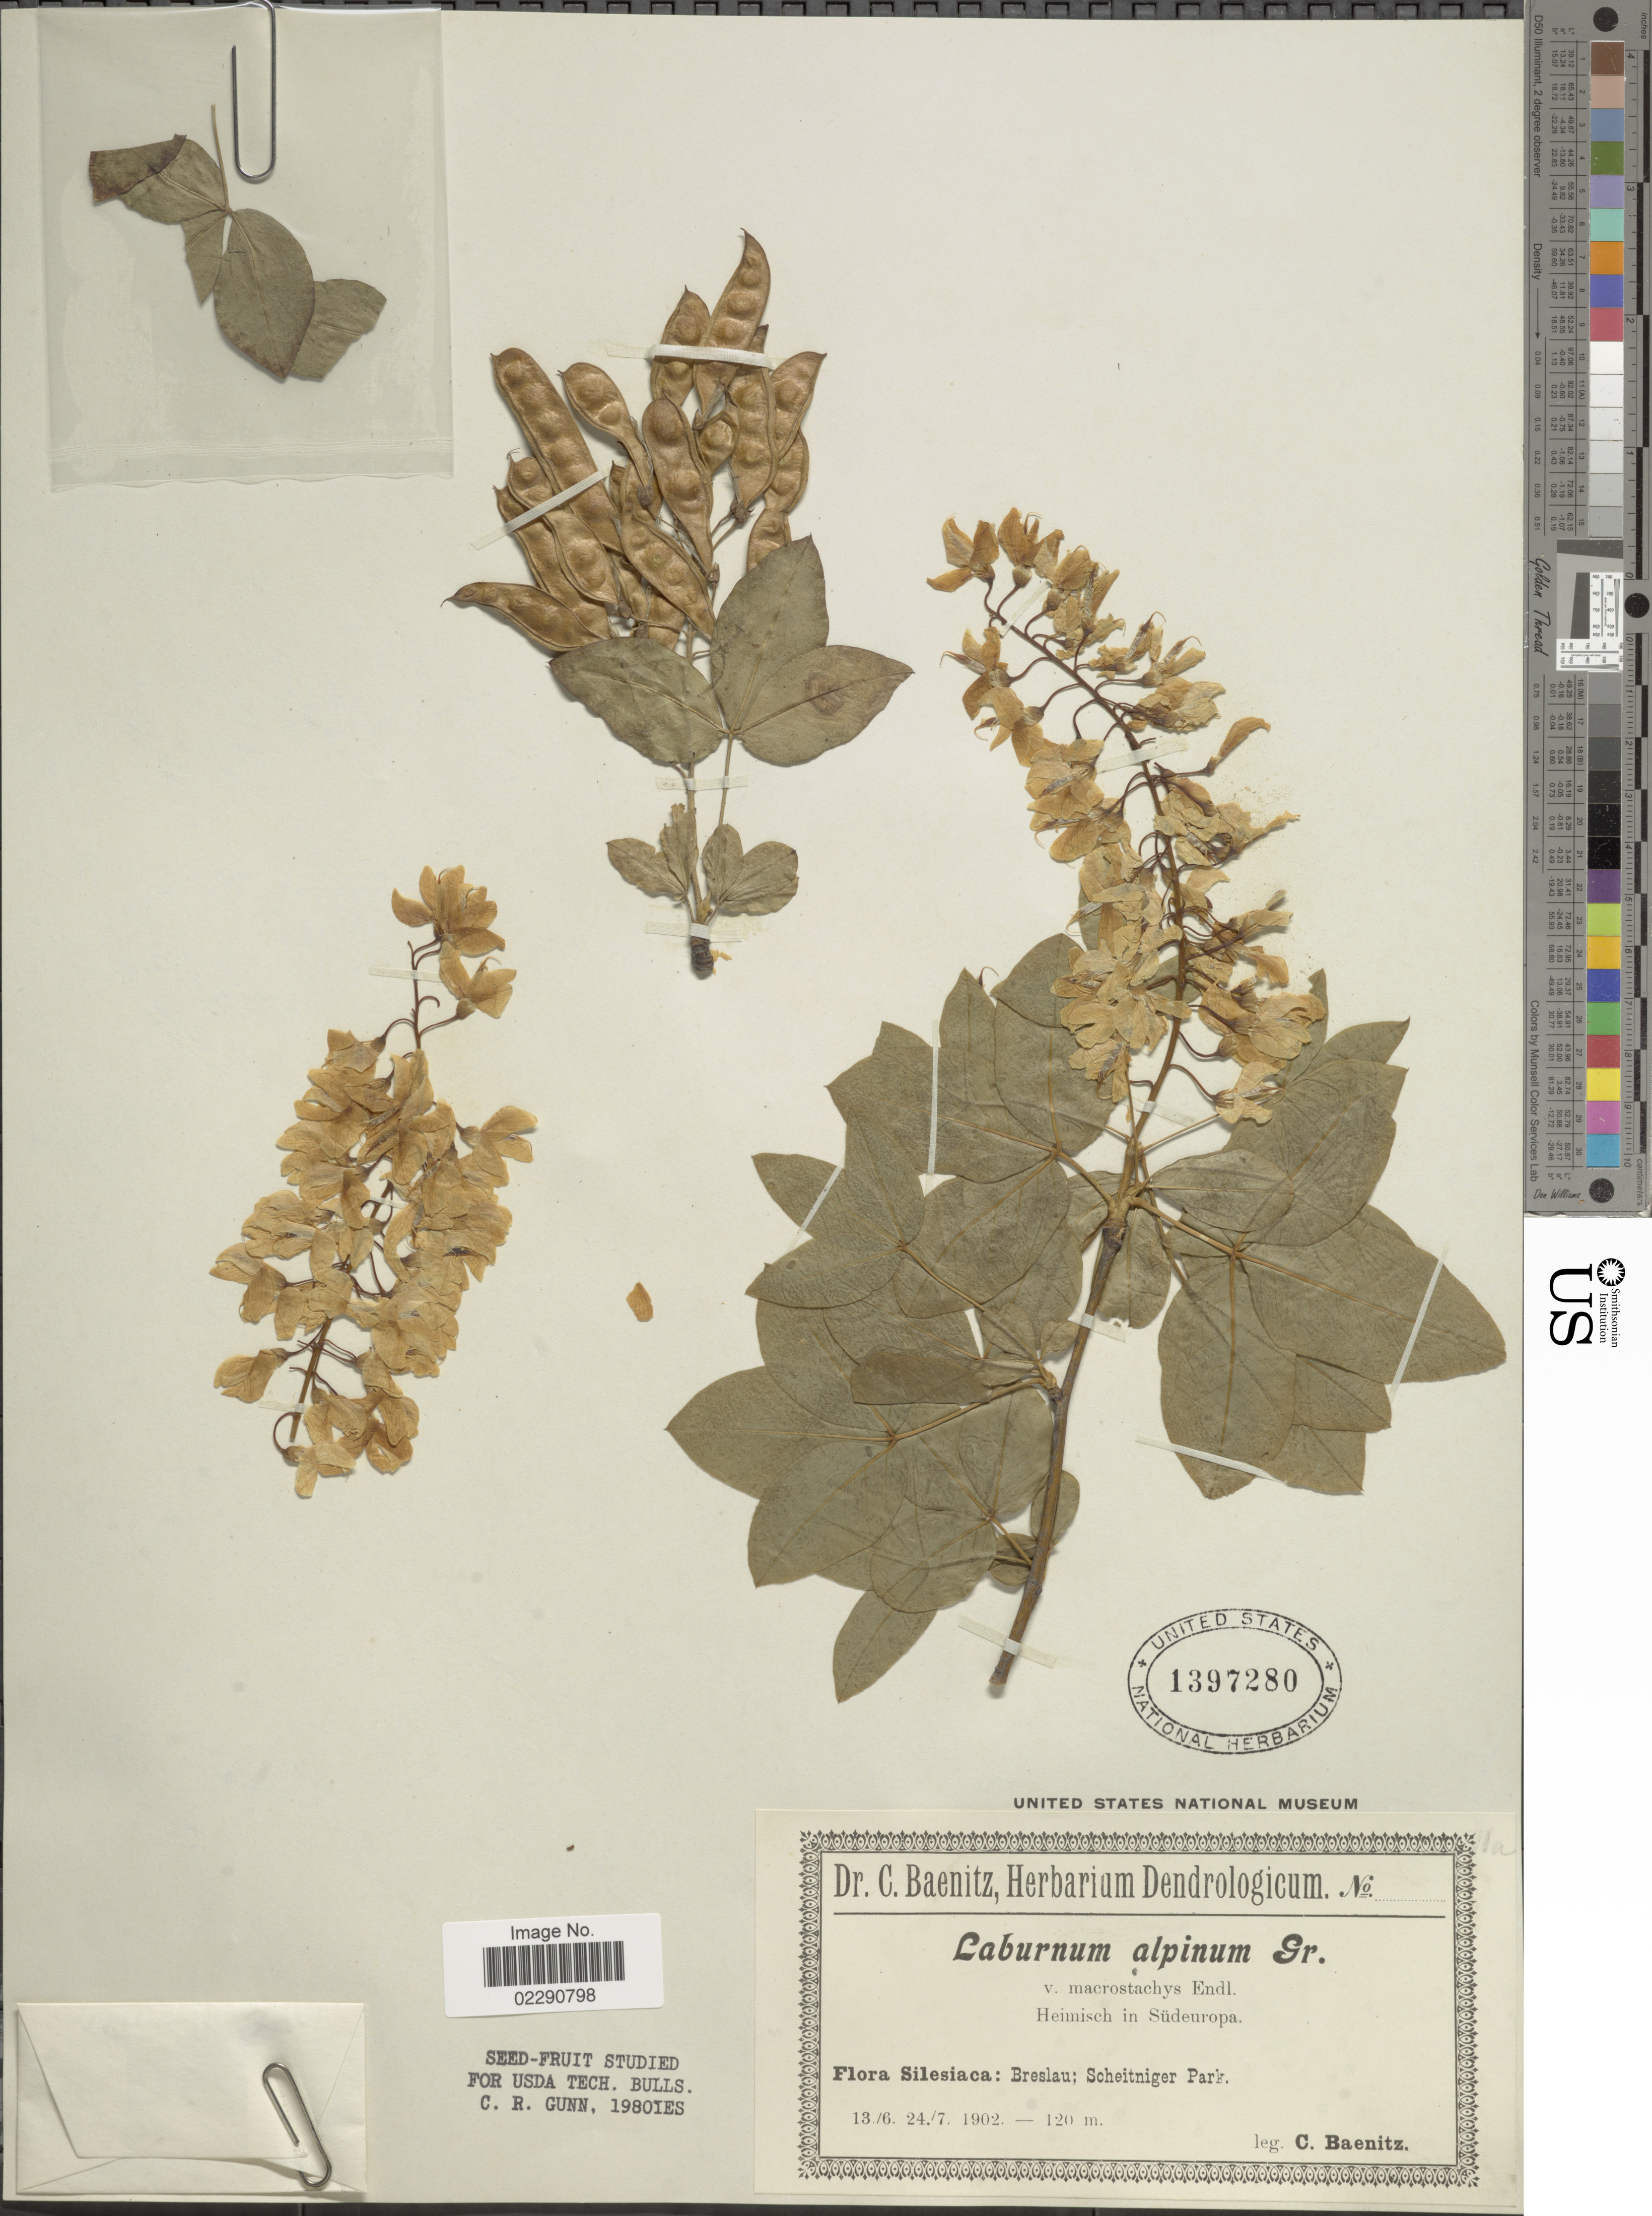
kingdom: Plantae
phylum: Tracheophyta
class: Magnoliopsida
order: Fabales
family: Fabaceae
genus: Laburnum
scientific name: Laburnum alpinum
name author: (Mill.) Bercht. & J. Presl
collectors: C. G. Baenitz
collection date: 1902-06-13/1902-07-24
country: Poland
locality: Silesiaca, Breslau, Scheitniger Park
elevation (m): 120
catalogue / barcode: US 1397280